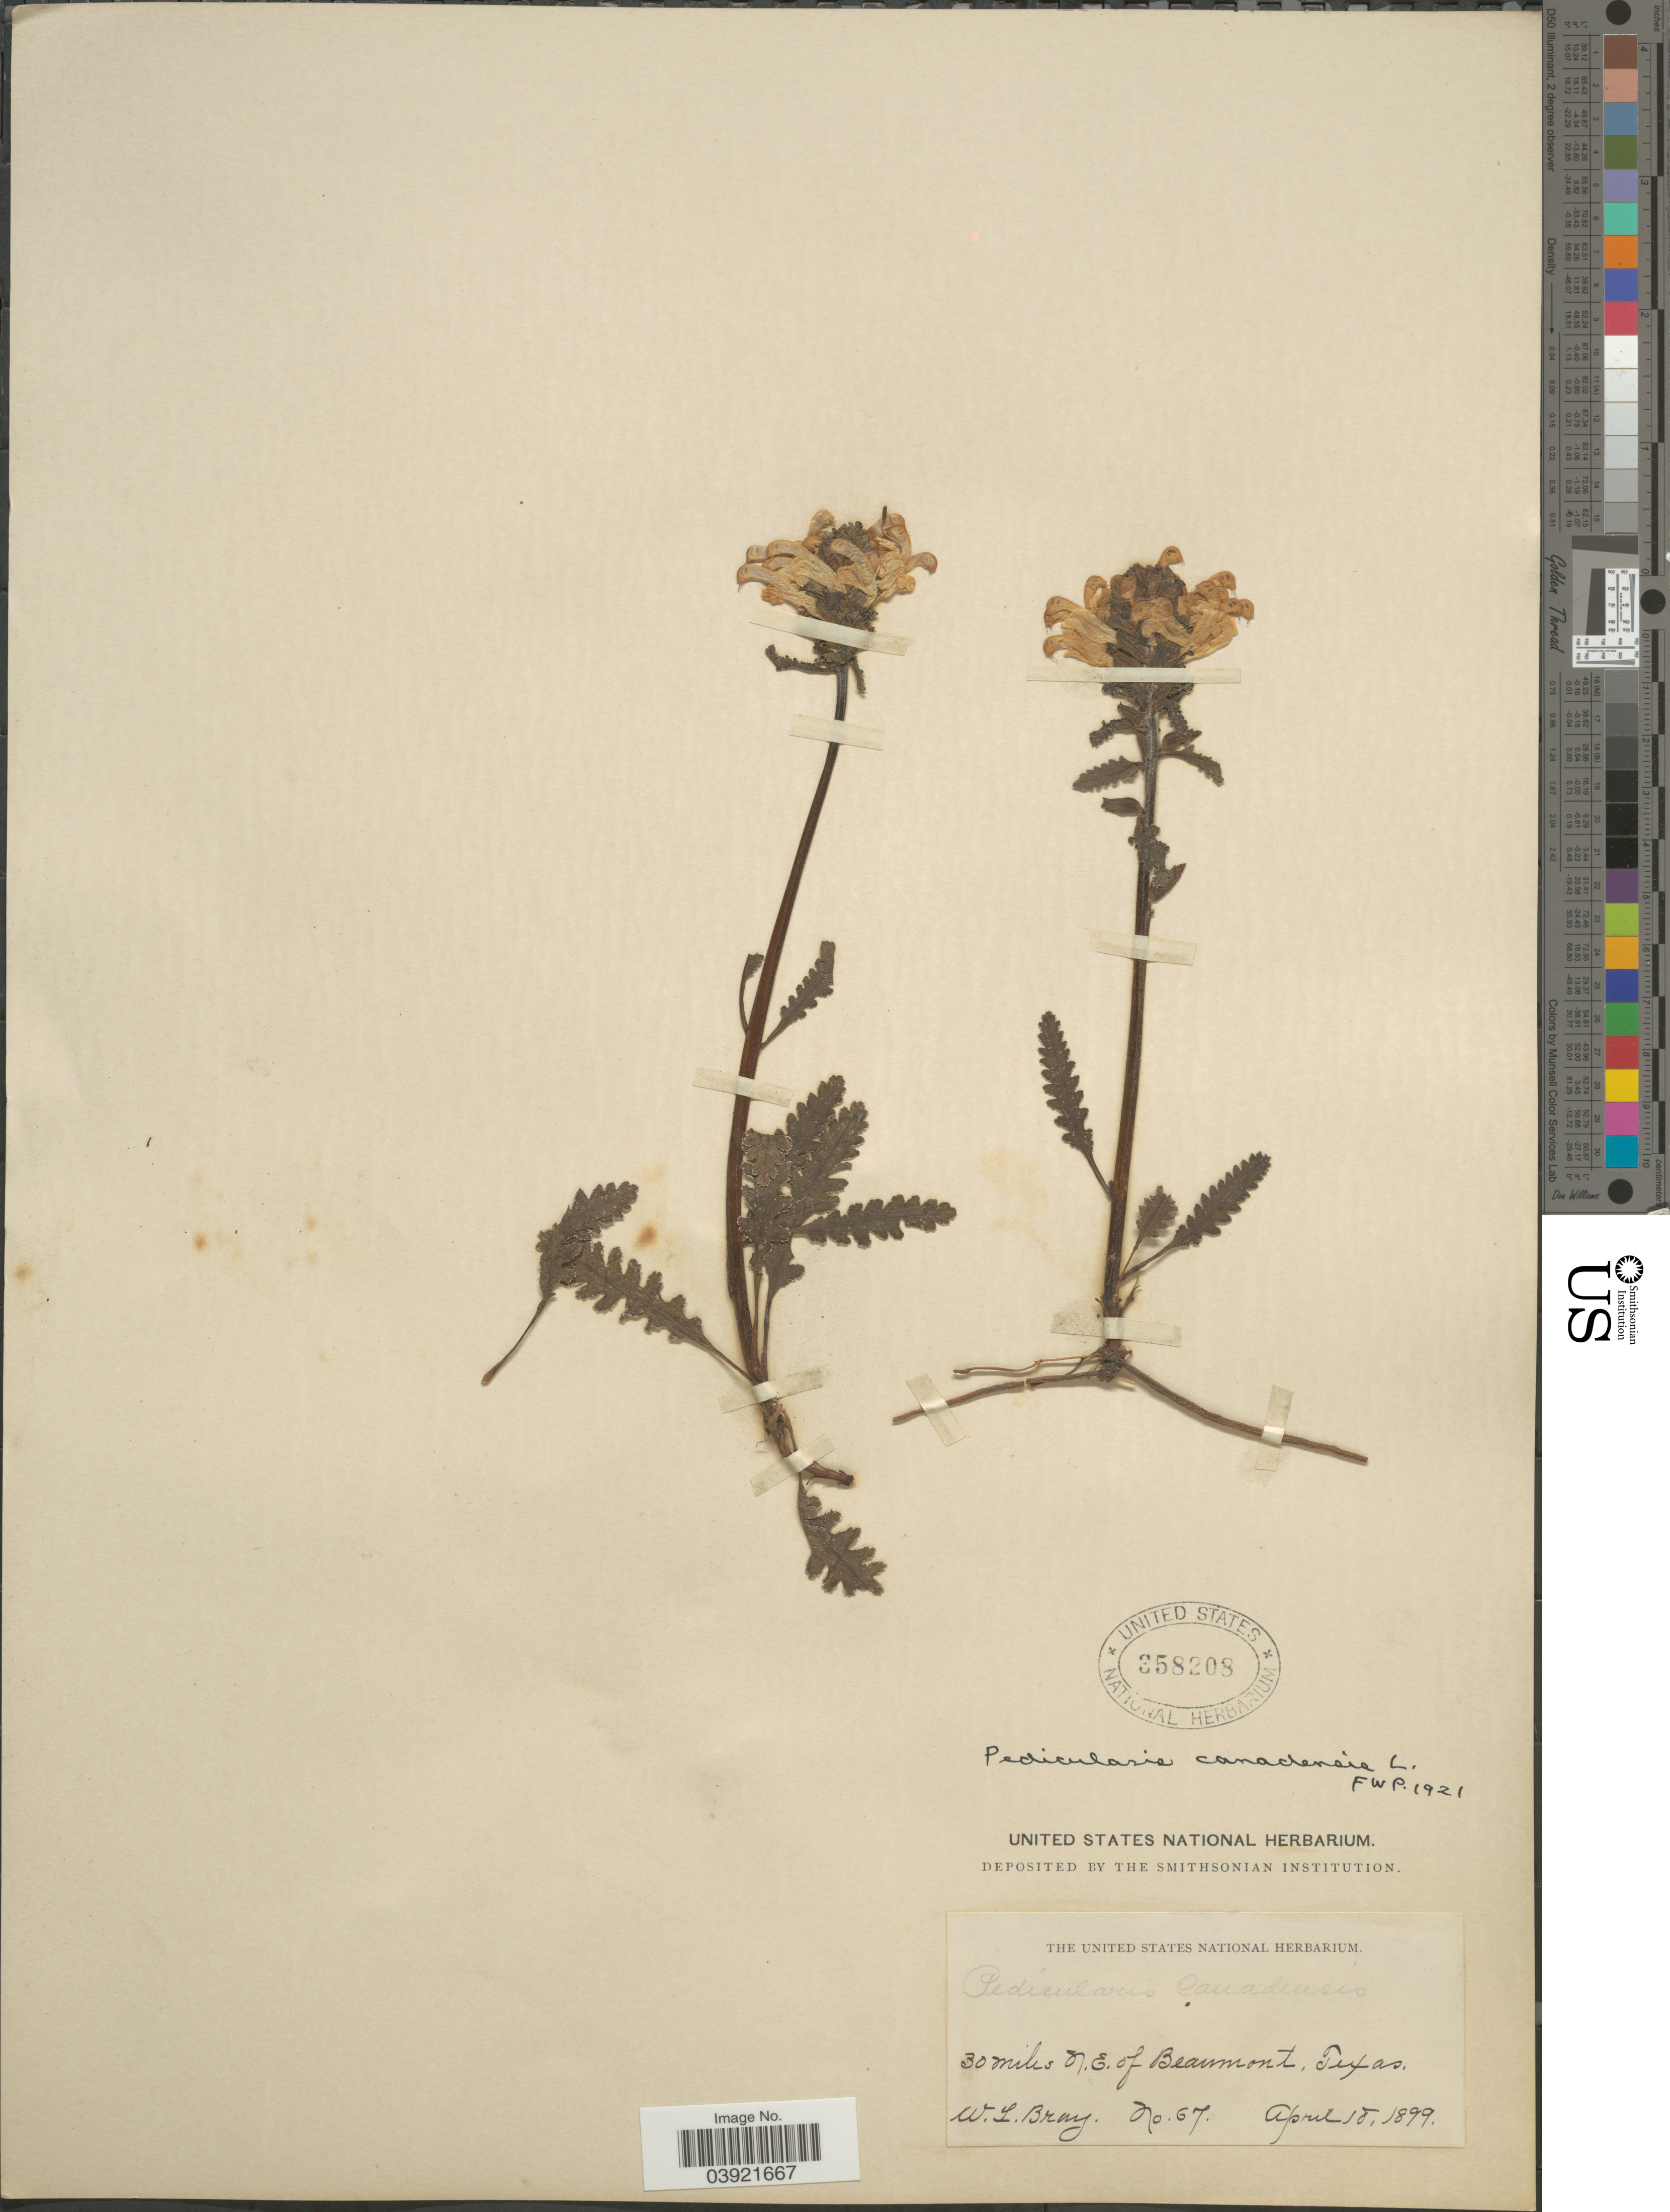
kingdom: Plantae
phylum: Tracheophyta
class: Magnoliopsida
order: Lamiales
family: Orobanchaceae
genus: Pedicularis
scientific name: Pedicularis canadensis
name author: L.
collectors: W. L. Bray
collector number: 67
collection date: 1899-04-18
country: United States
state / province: Texas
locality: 30 miles N.E. of Beaumont.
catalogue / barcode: US 358208